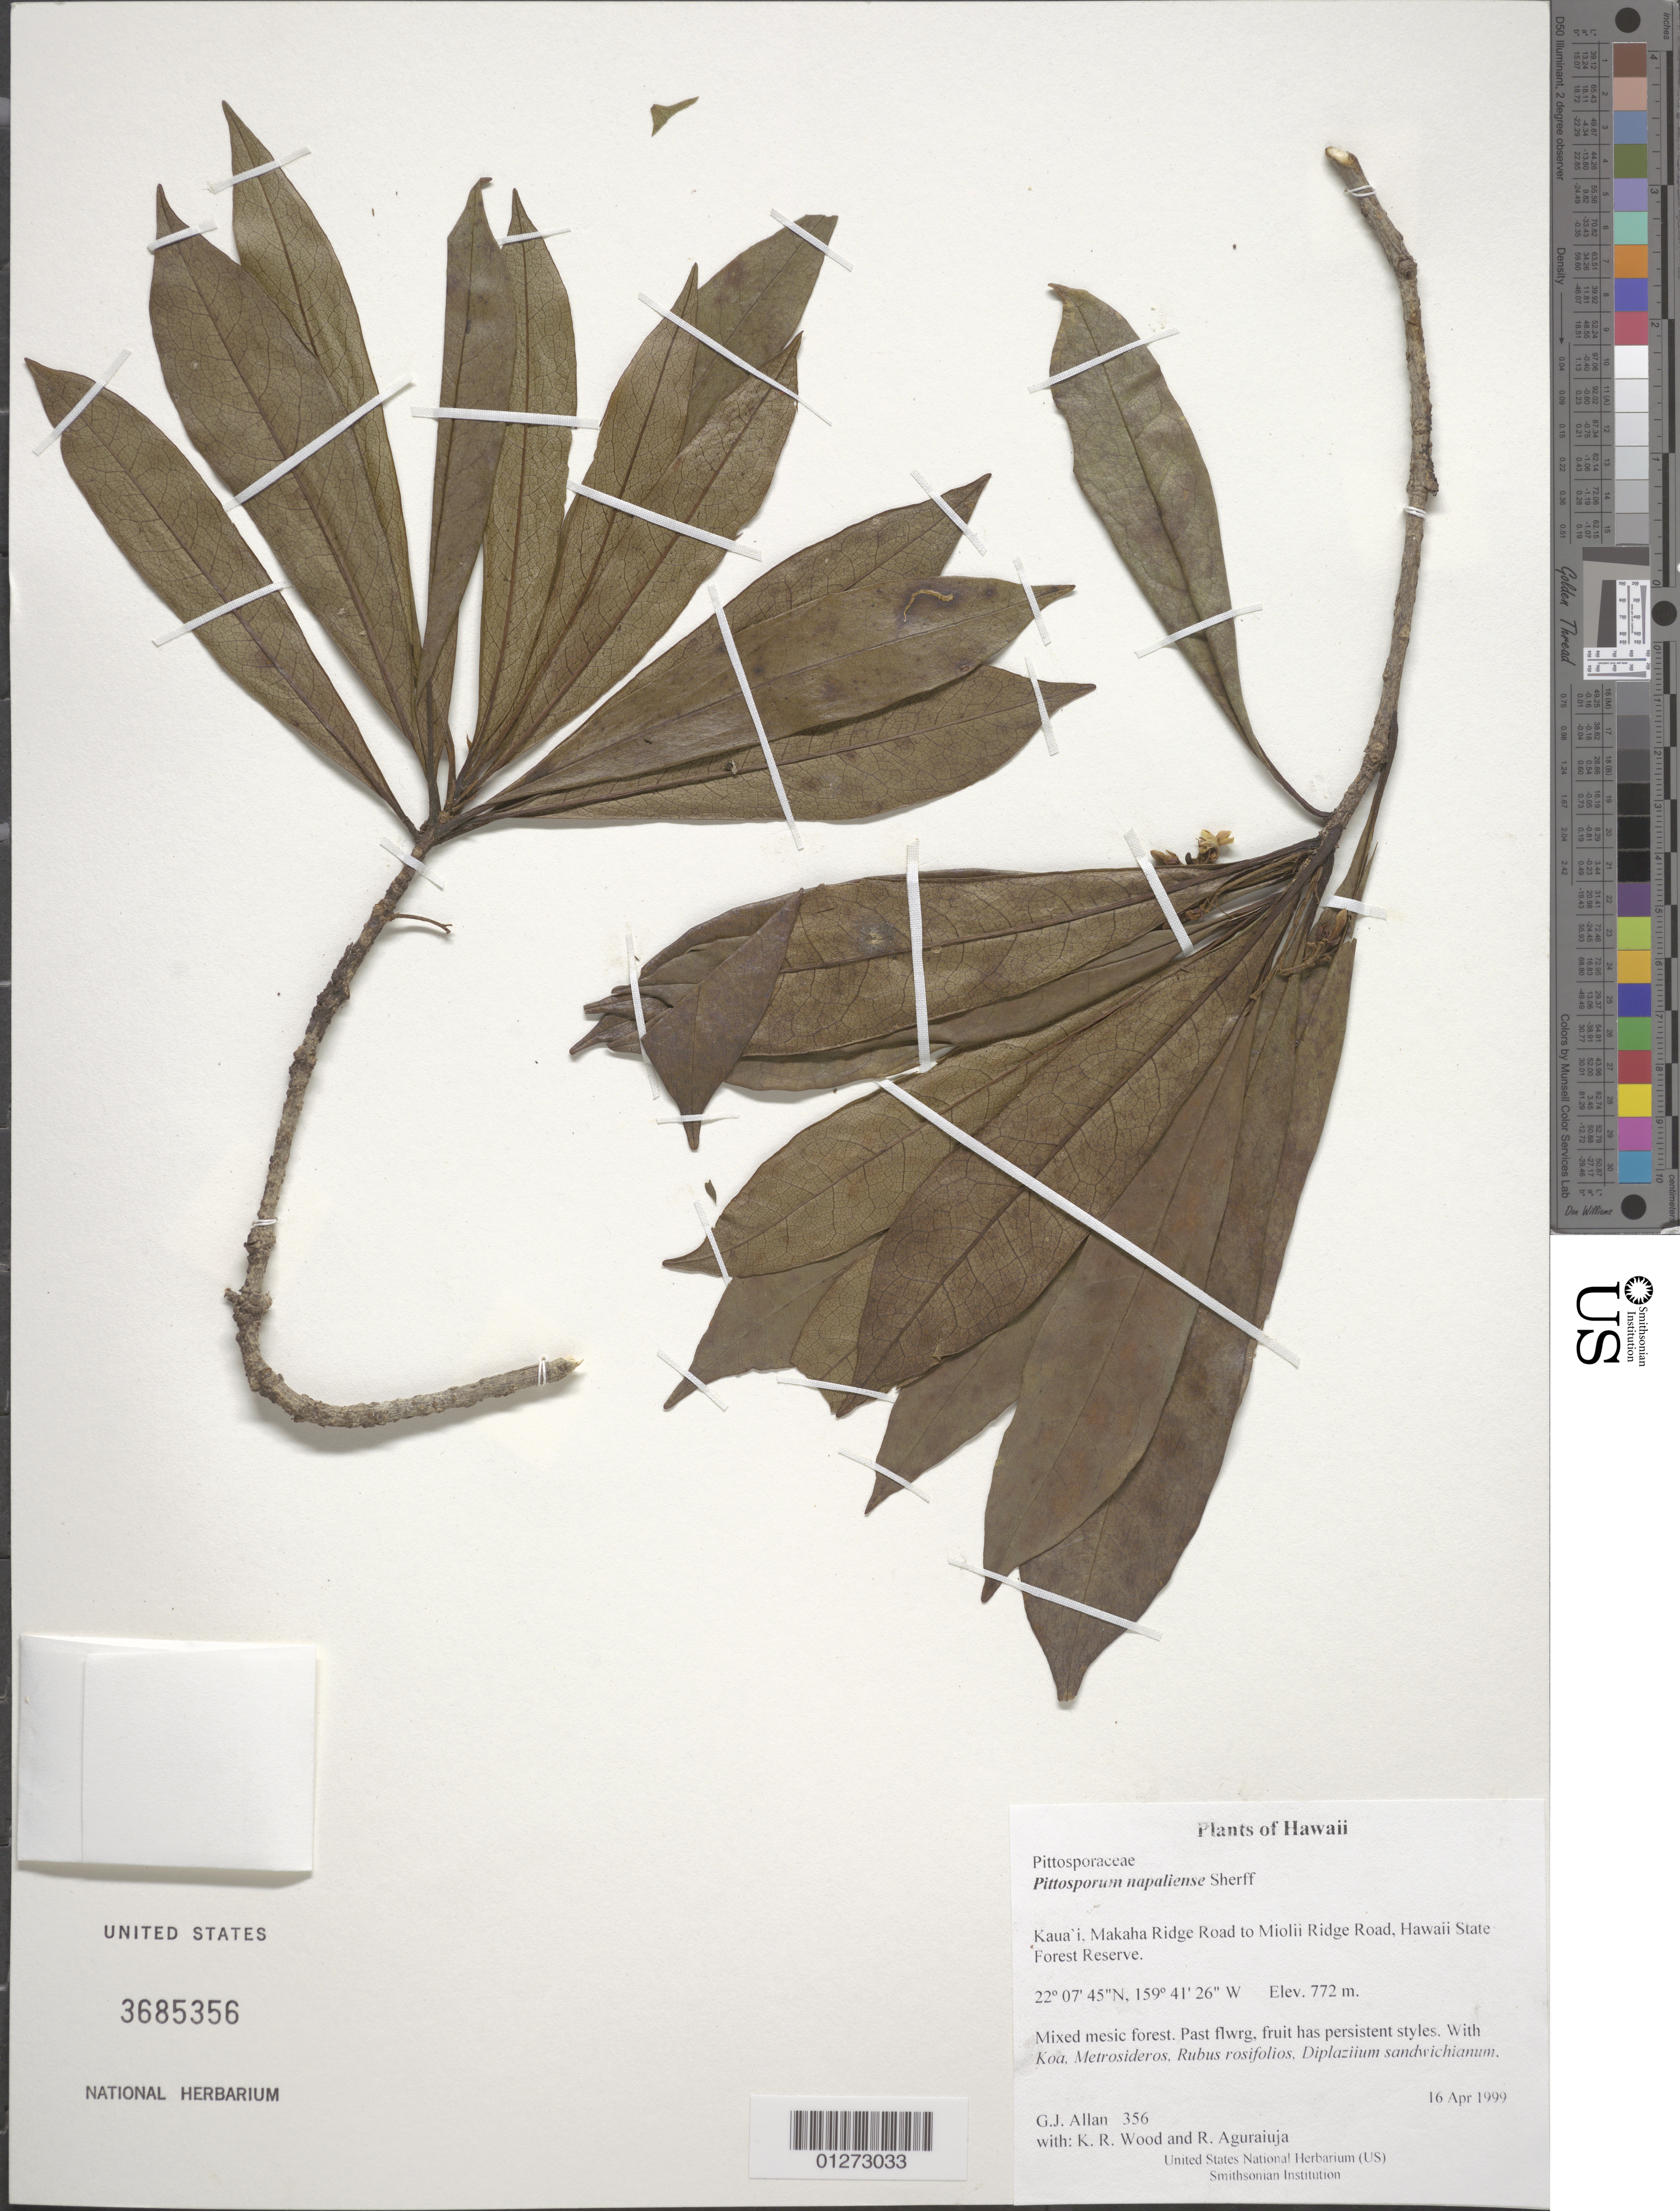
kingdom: Plantae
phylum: Tracheophyta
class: Magnoliopsida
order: Apiales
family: Pittosporaceae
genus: Pittosporum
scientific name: Pittosporum napaliense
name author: Sherff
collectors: G. Allan, K. R. Wood & R. Aguraiuja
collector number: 356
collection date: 1999-04-16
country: United States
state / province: Hawaii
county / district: Kaui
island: Kaua'i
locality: Makaha Ridge Road to Miolii Ridge Road, Hawaii State Forest Reserve.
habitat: Mixed mesic forest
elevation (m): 772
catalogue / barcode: US 3685356